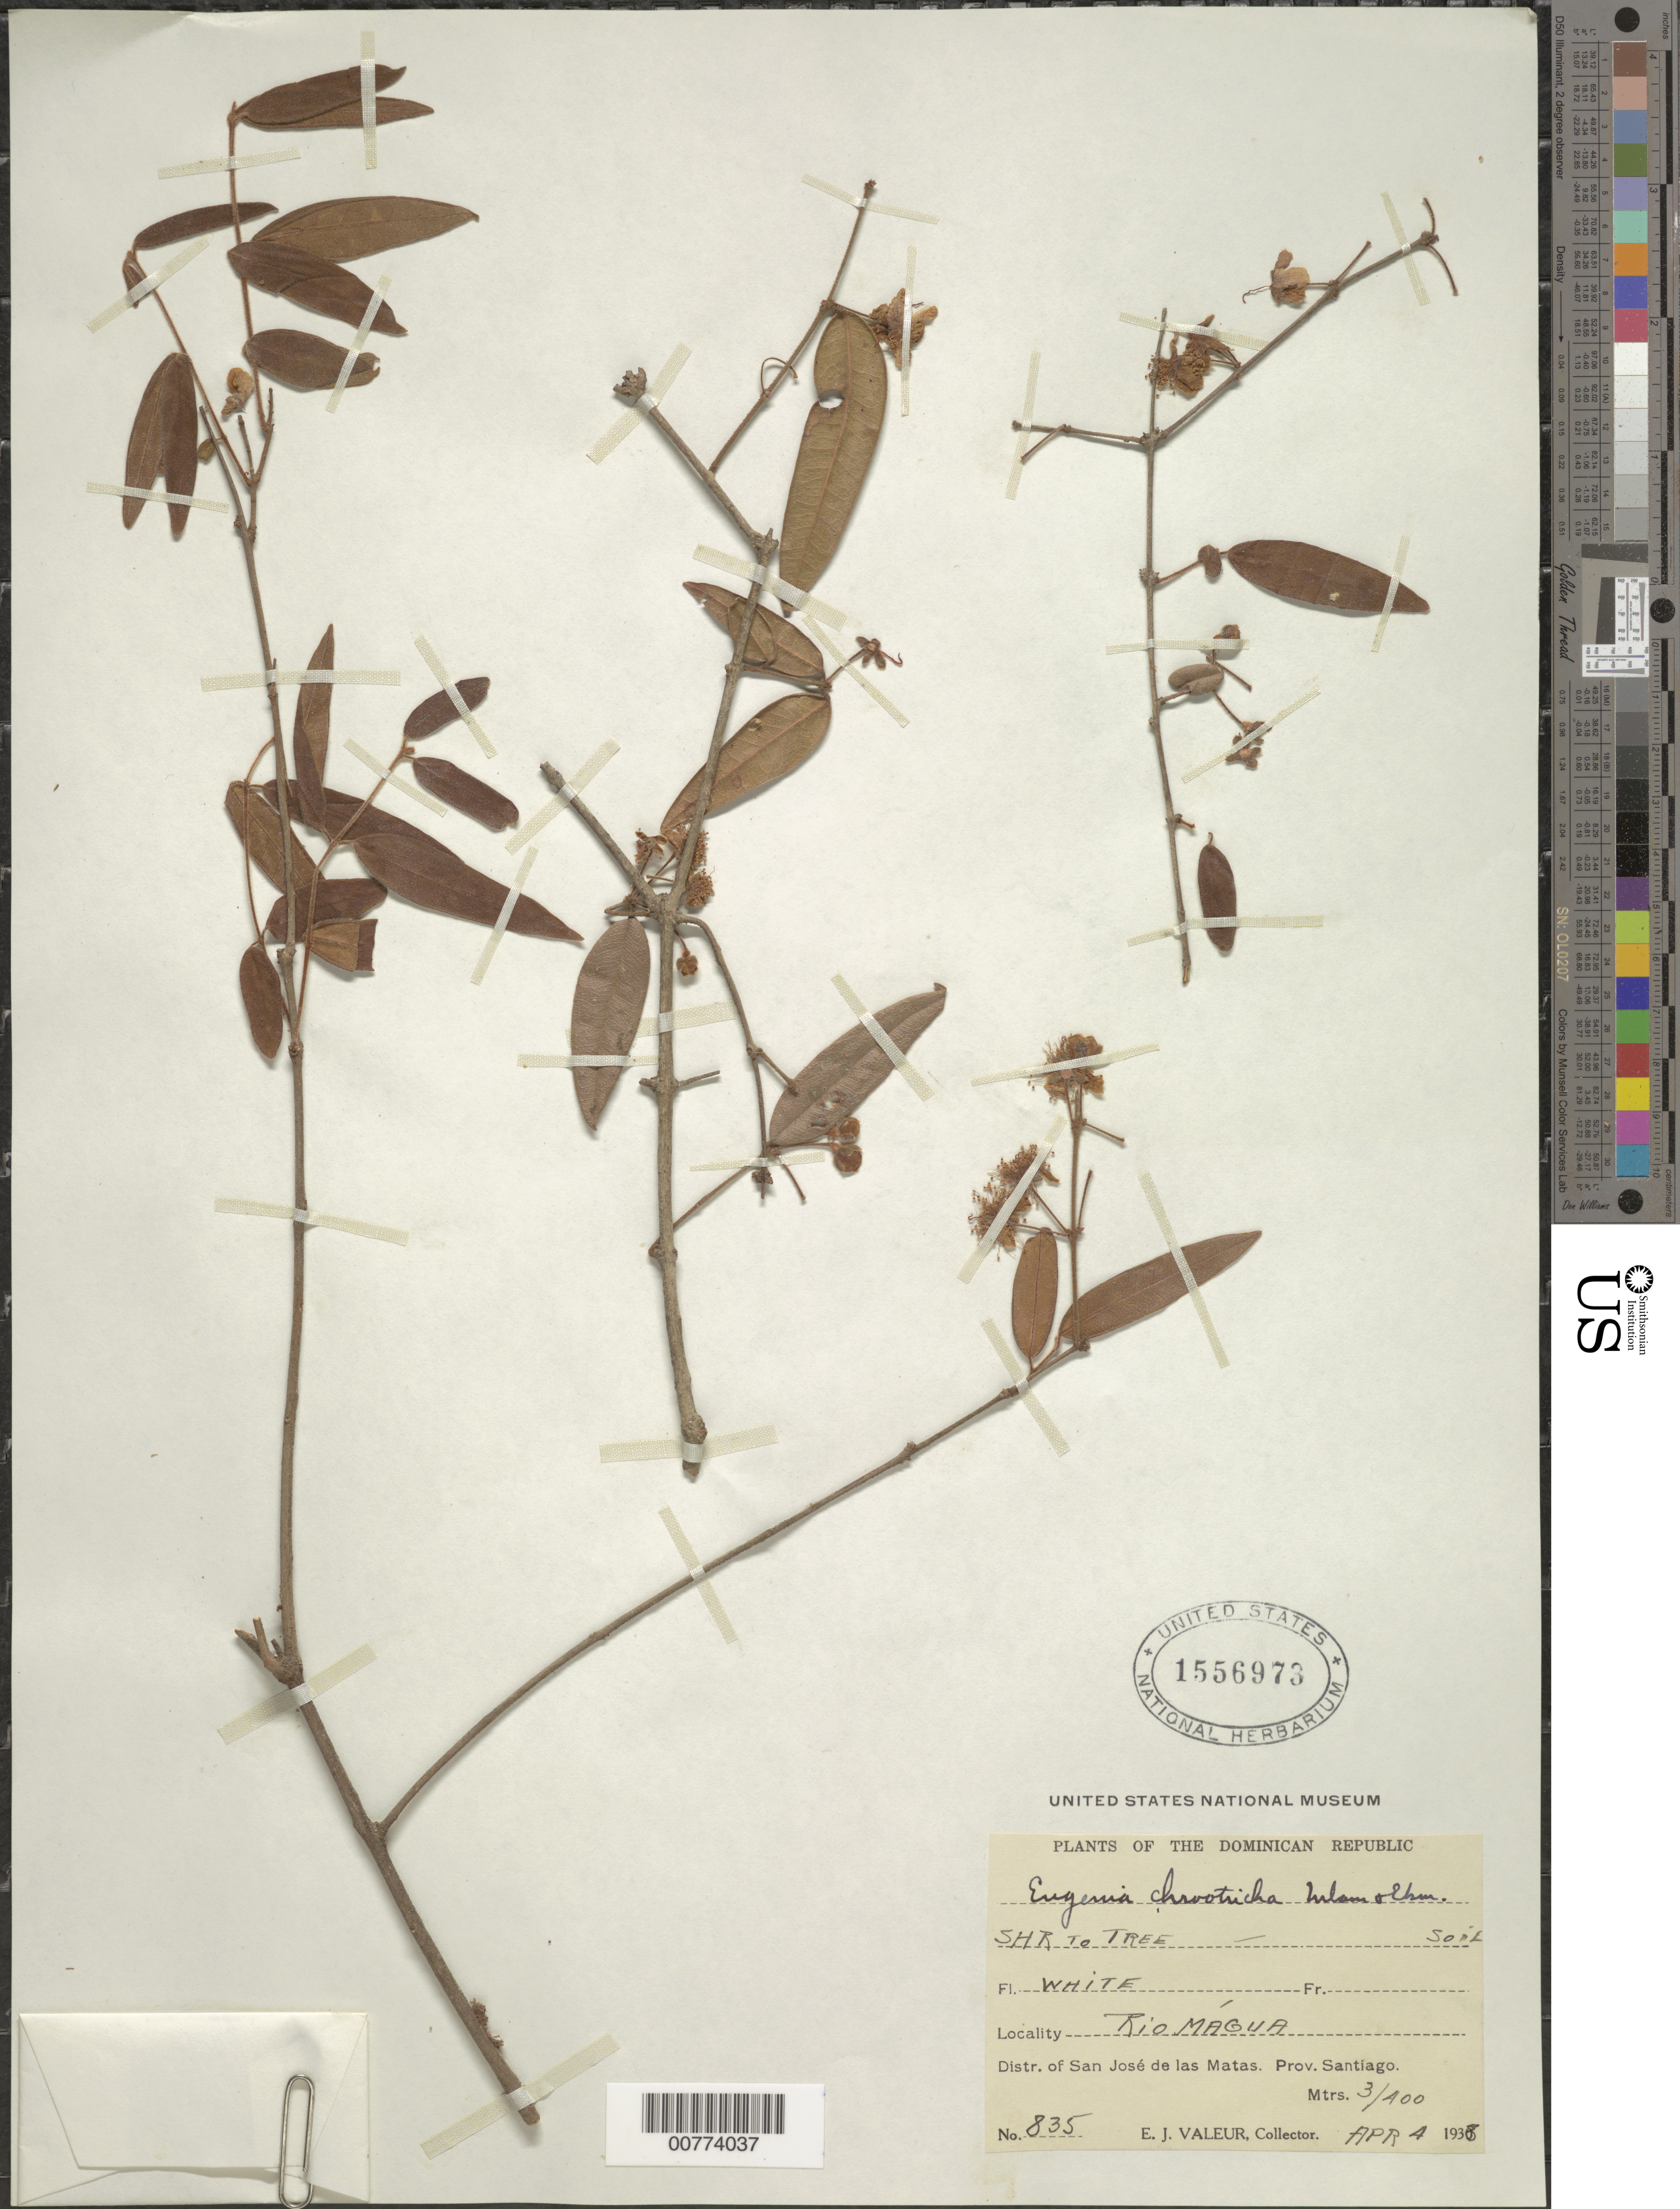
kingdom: Plantae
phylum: Tracheophyta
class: Magnoliopsida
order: Myrtales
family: Myrtaceae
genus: Eugenia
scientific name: Eugenia chrootricha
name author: Urb. & Ekman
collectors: E. Valeur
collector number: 835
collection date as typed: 04 Apr 1933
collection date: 1933-04-04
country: Dominican Republic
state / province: Santiago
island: Hispaniola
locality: San José de las Matas, Rio Mágua.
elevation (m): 300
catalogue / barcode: US 1556973